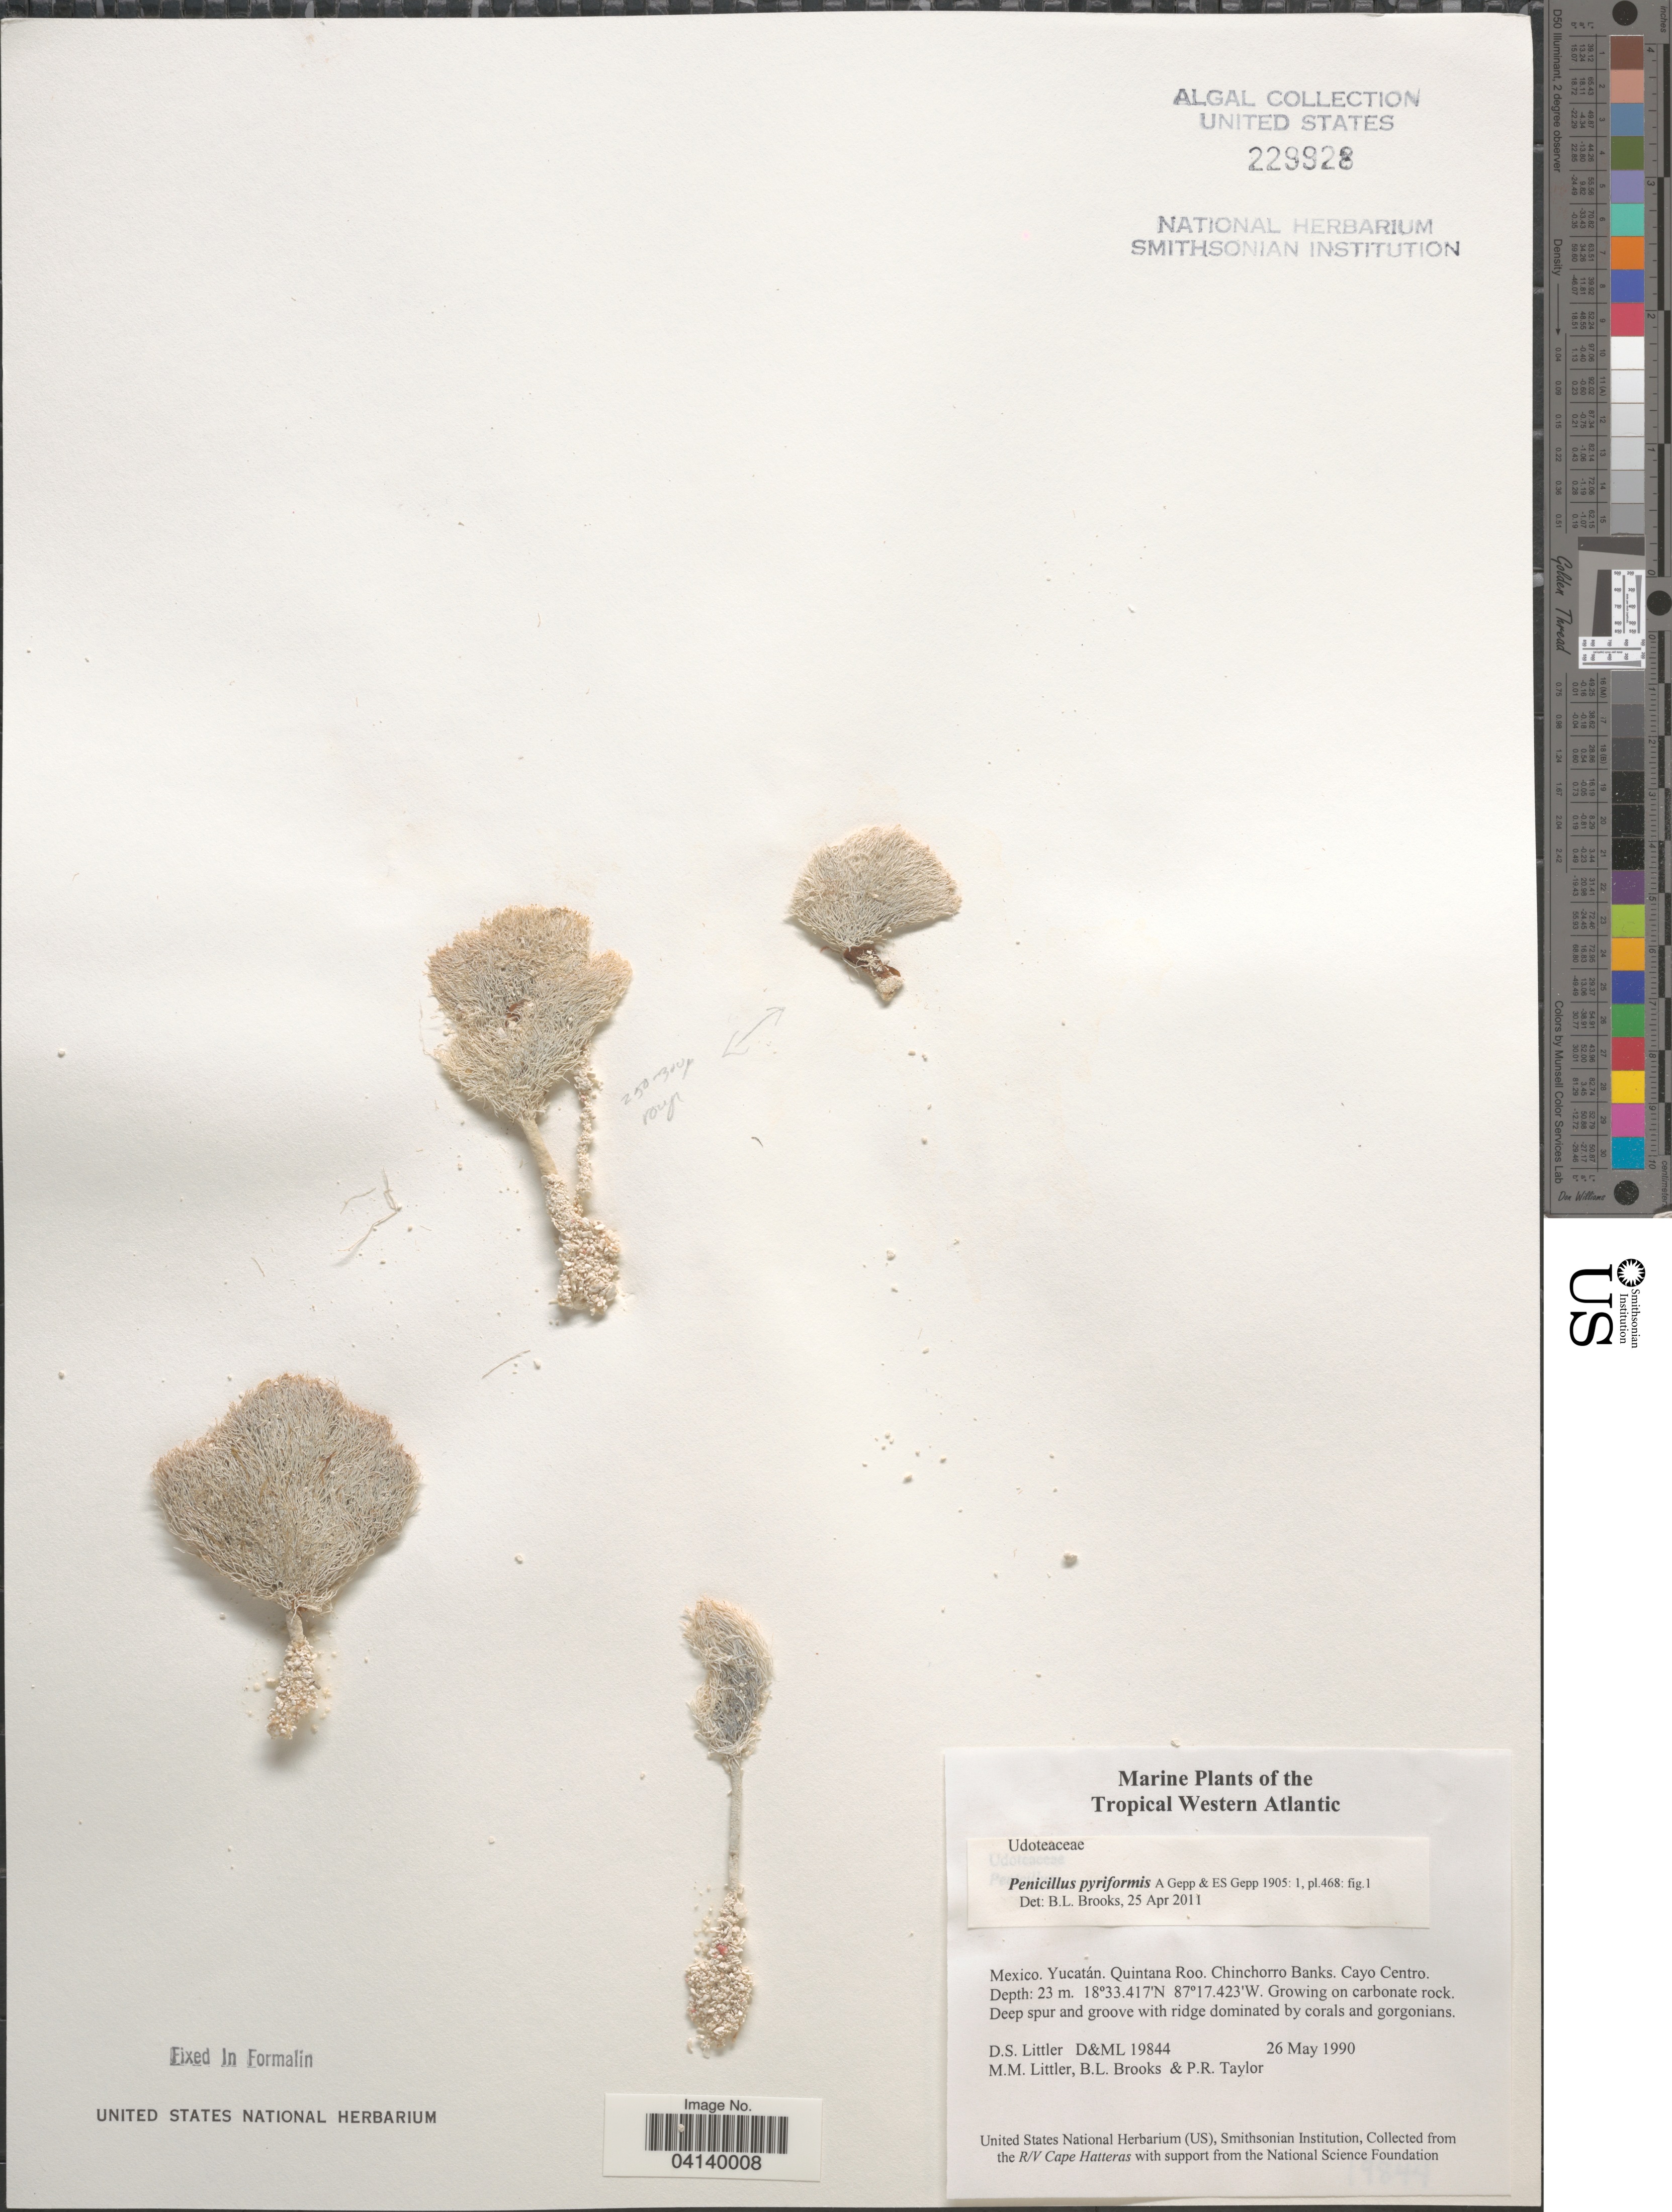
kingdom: Plantae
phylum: Chlorophyta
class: Ulvophyceae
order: Bryopsidales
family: Udoteaceae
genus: Penicillus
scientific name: Penicillus pyriformis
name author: A. Gepp & E. Gepp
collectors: D. S. Littler, B. Brooks & P. R. Taylor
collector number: D&ML19844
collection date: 1990-05-26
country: Mexico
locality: Tropical Western Atlantic. Yucatán. Quintana Roo. Chinchorro Banks. Cayo Centro.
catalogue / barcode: US 229928